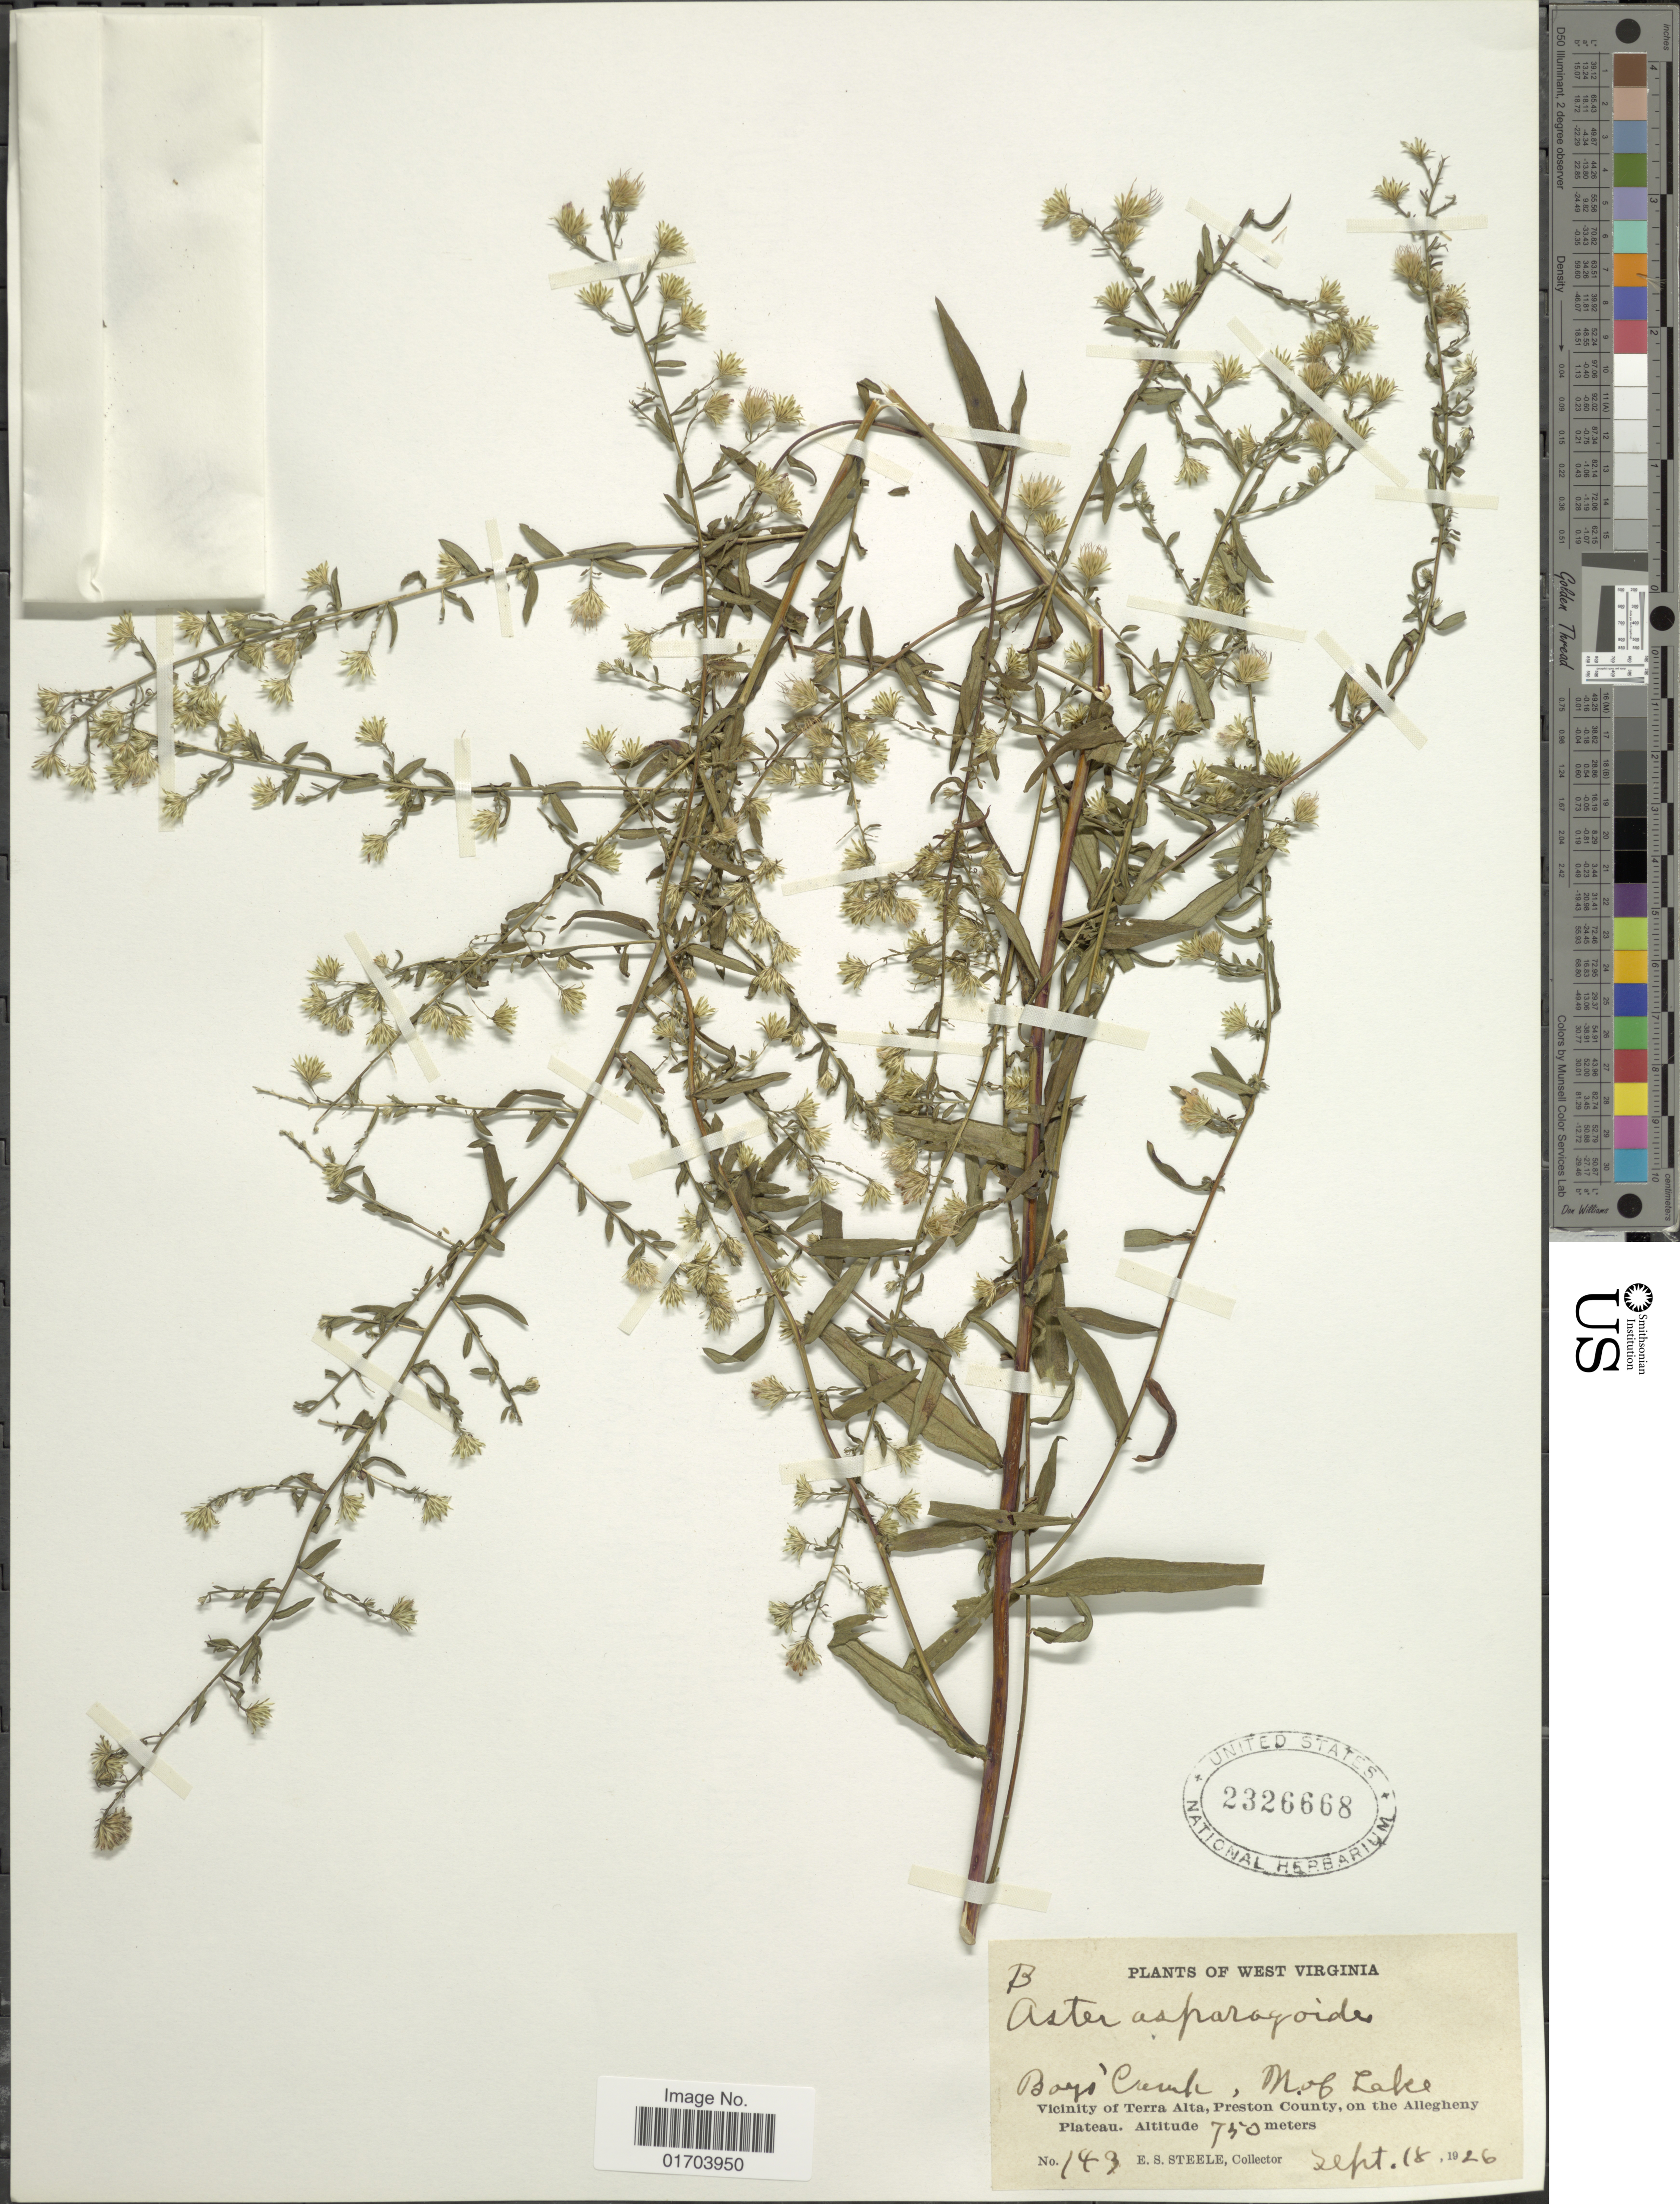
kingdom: Plantae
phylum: Tracheophyta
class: Magnoliopsida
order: Asterales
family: Asteraceae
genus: Aster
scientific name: Aster asparagoides E.S. Steele sp. nov. ined.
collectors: E. Steele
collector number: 143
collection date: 1926-09-18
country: United States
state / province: West Virginia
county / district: Preston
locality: Boy's Camp, N. of Lake, Vicinity of Terra Alta, Preston County, on the Allegheny Plateau.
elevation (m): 750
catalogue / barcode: US 2326668